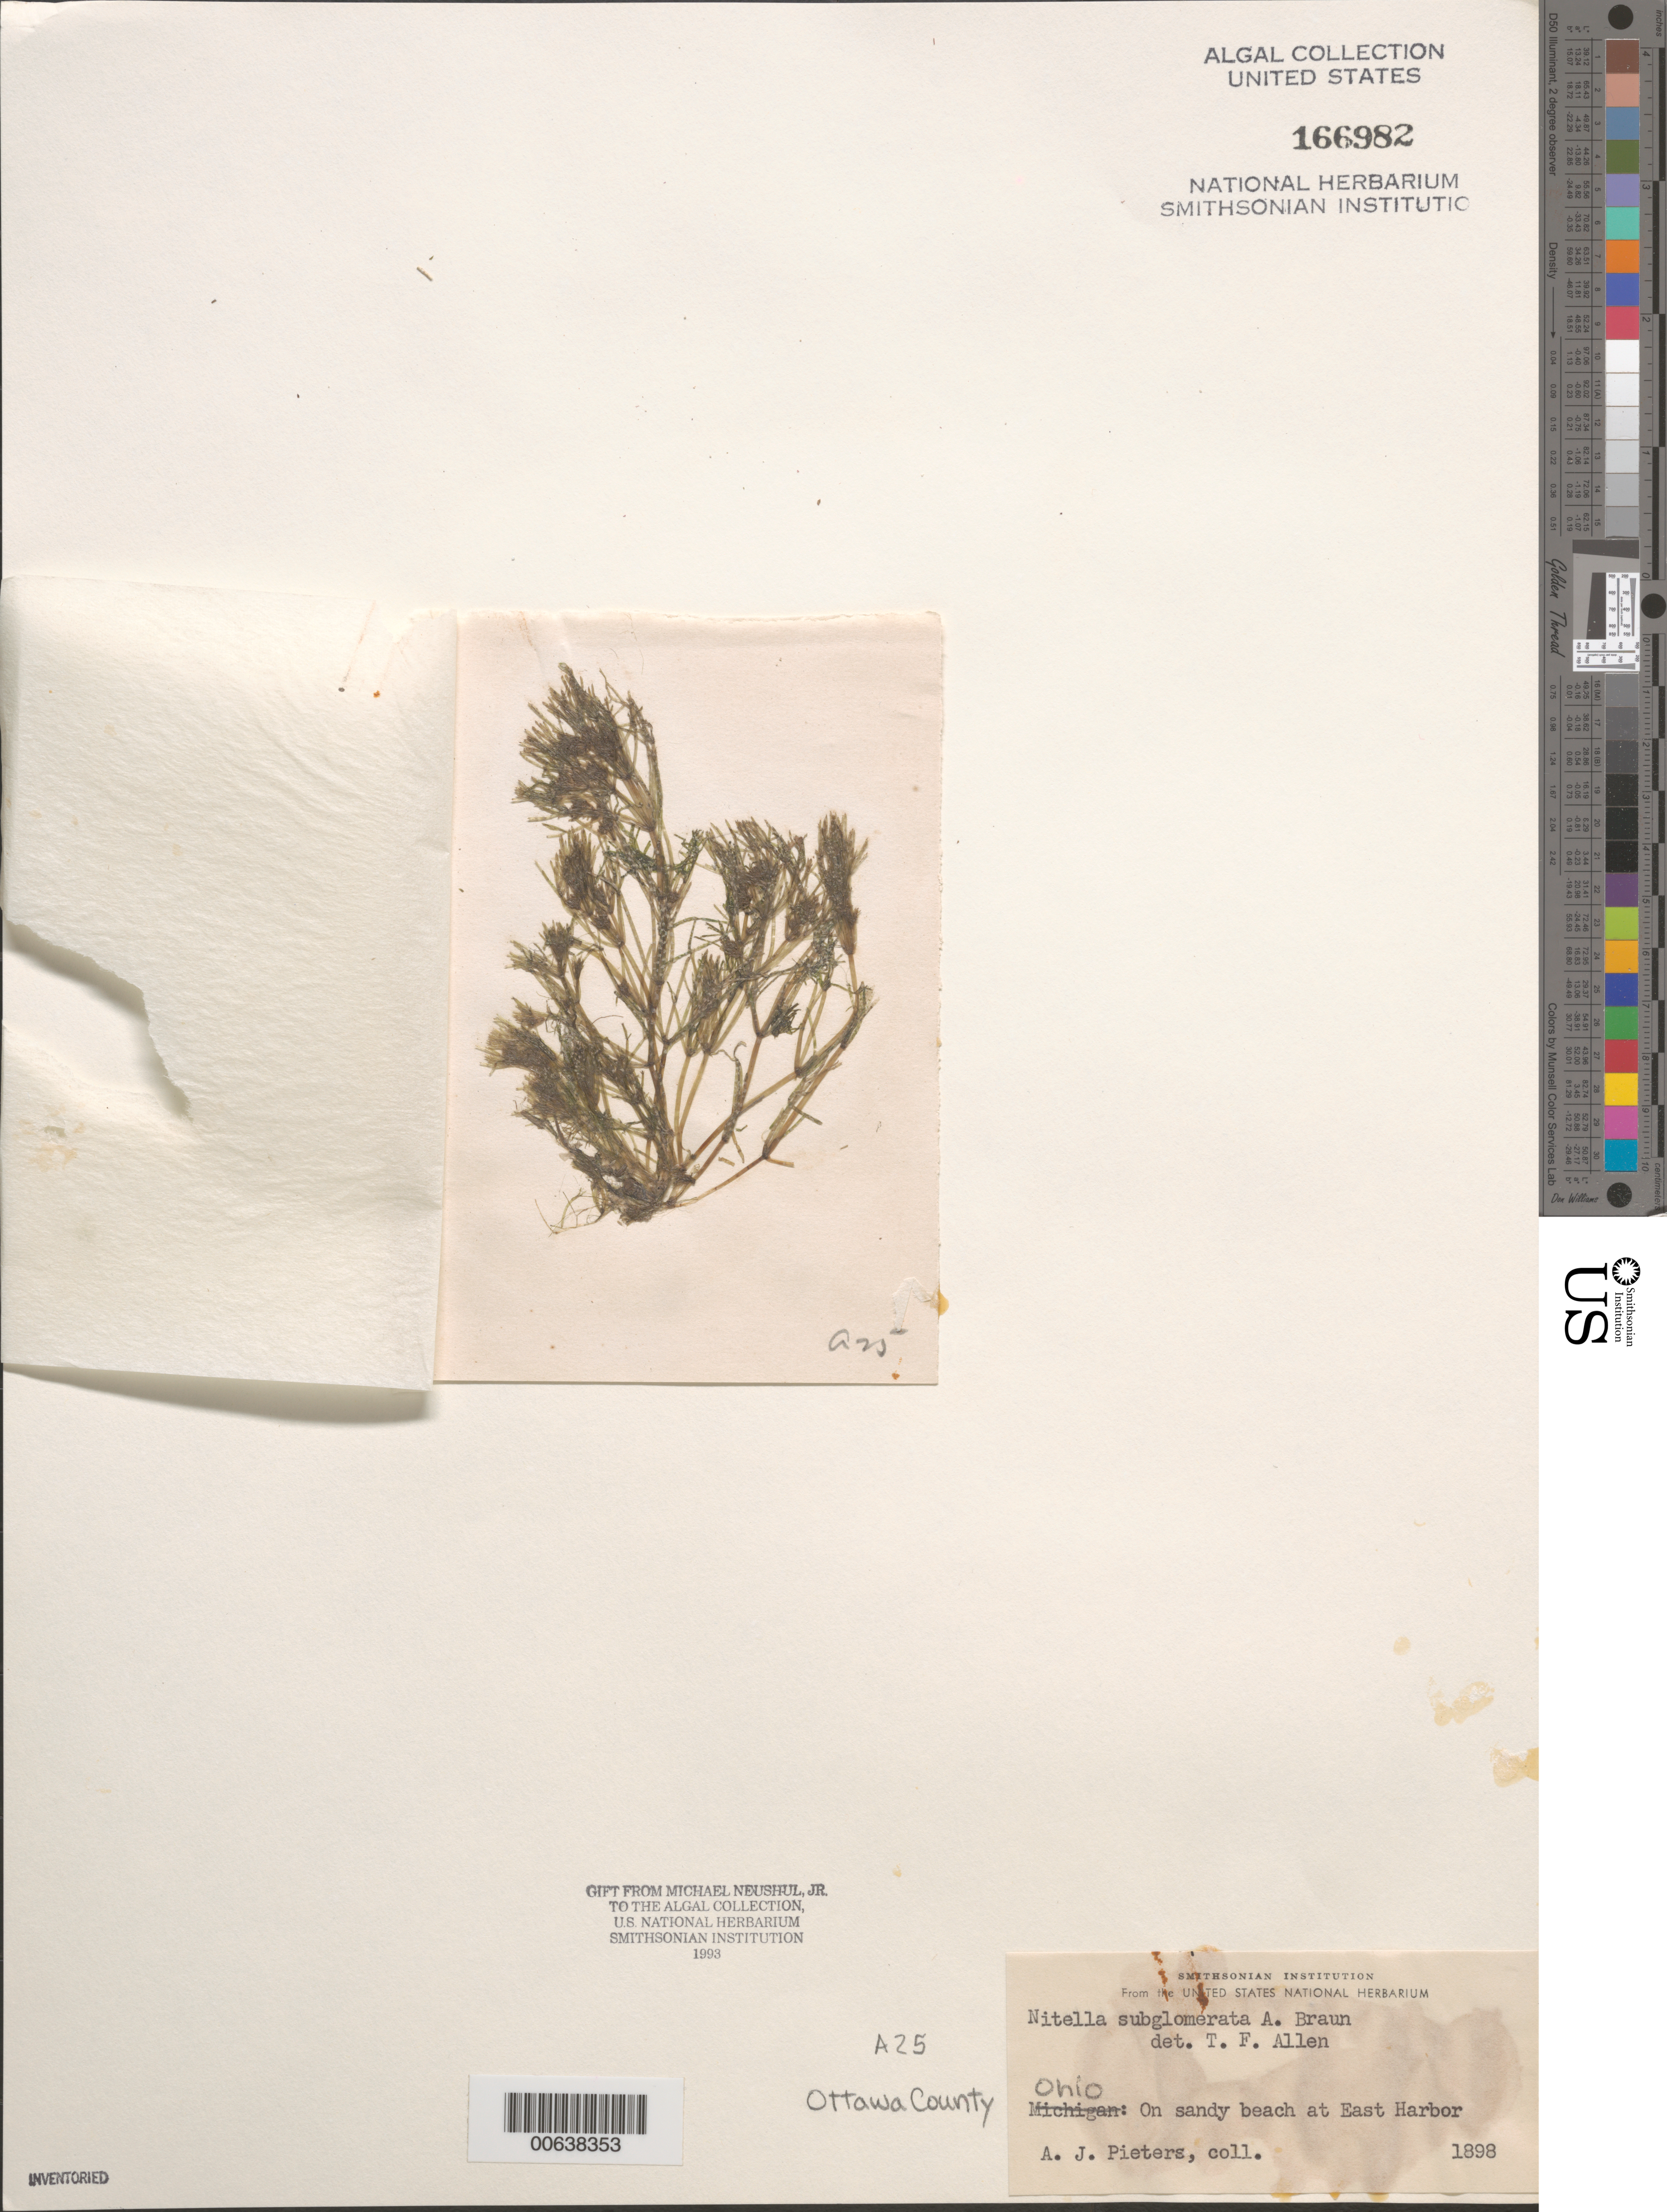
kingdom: Plantae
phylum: Charophyta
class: Charophyceae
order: Charales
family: Characeae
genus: Nitella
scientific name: Nitella subglomerata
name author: A. Braun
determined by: Allen, Timothy F.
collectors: A. Pieters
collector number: A25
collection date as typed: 1898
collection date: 1898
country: United States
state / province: Ohio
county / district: Ottawa County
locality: East Harbor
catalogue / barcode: US 166982